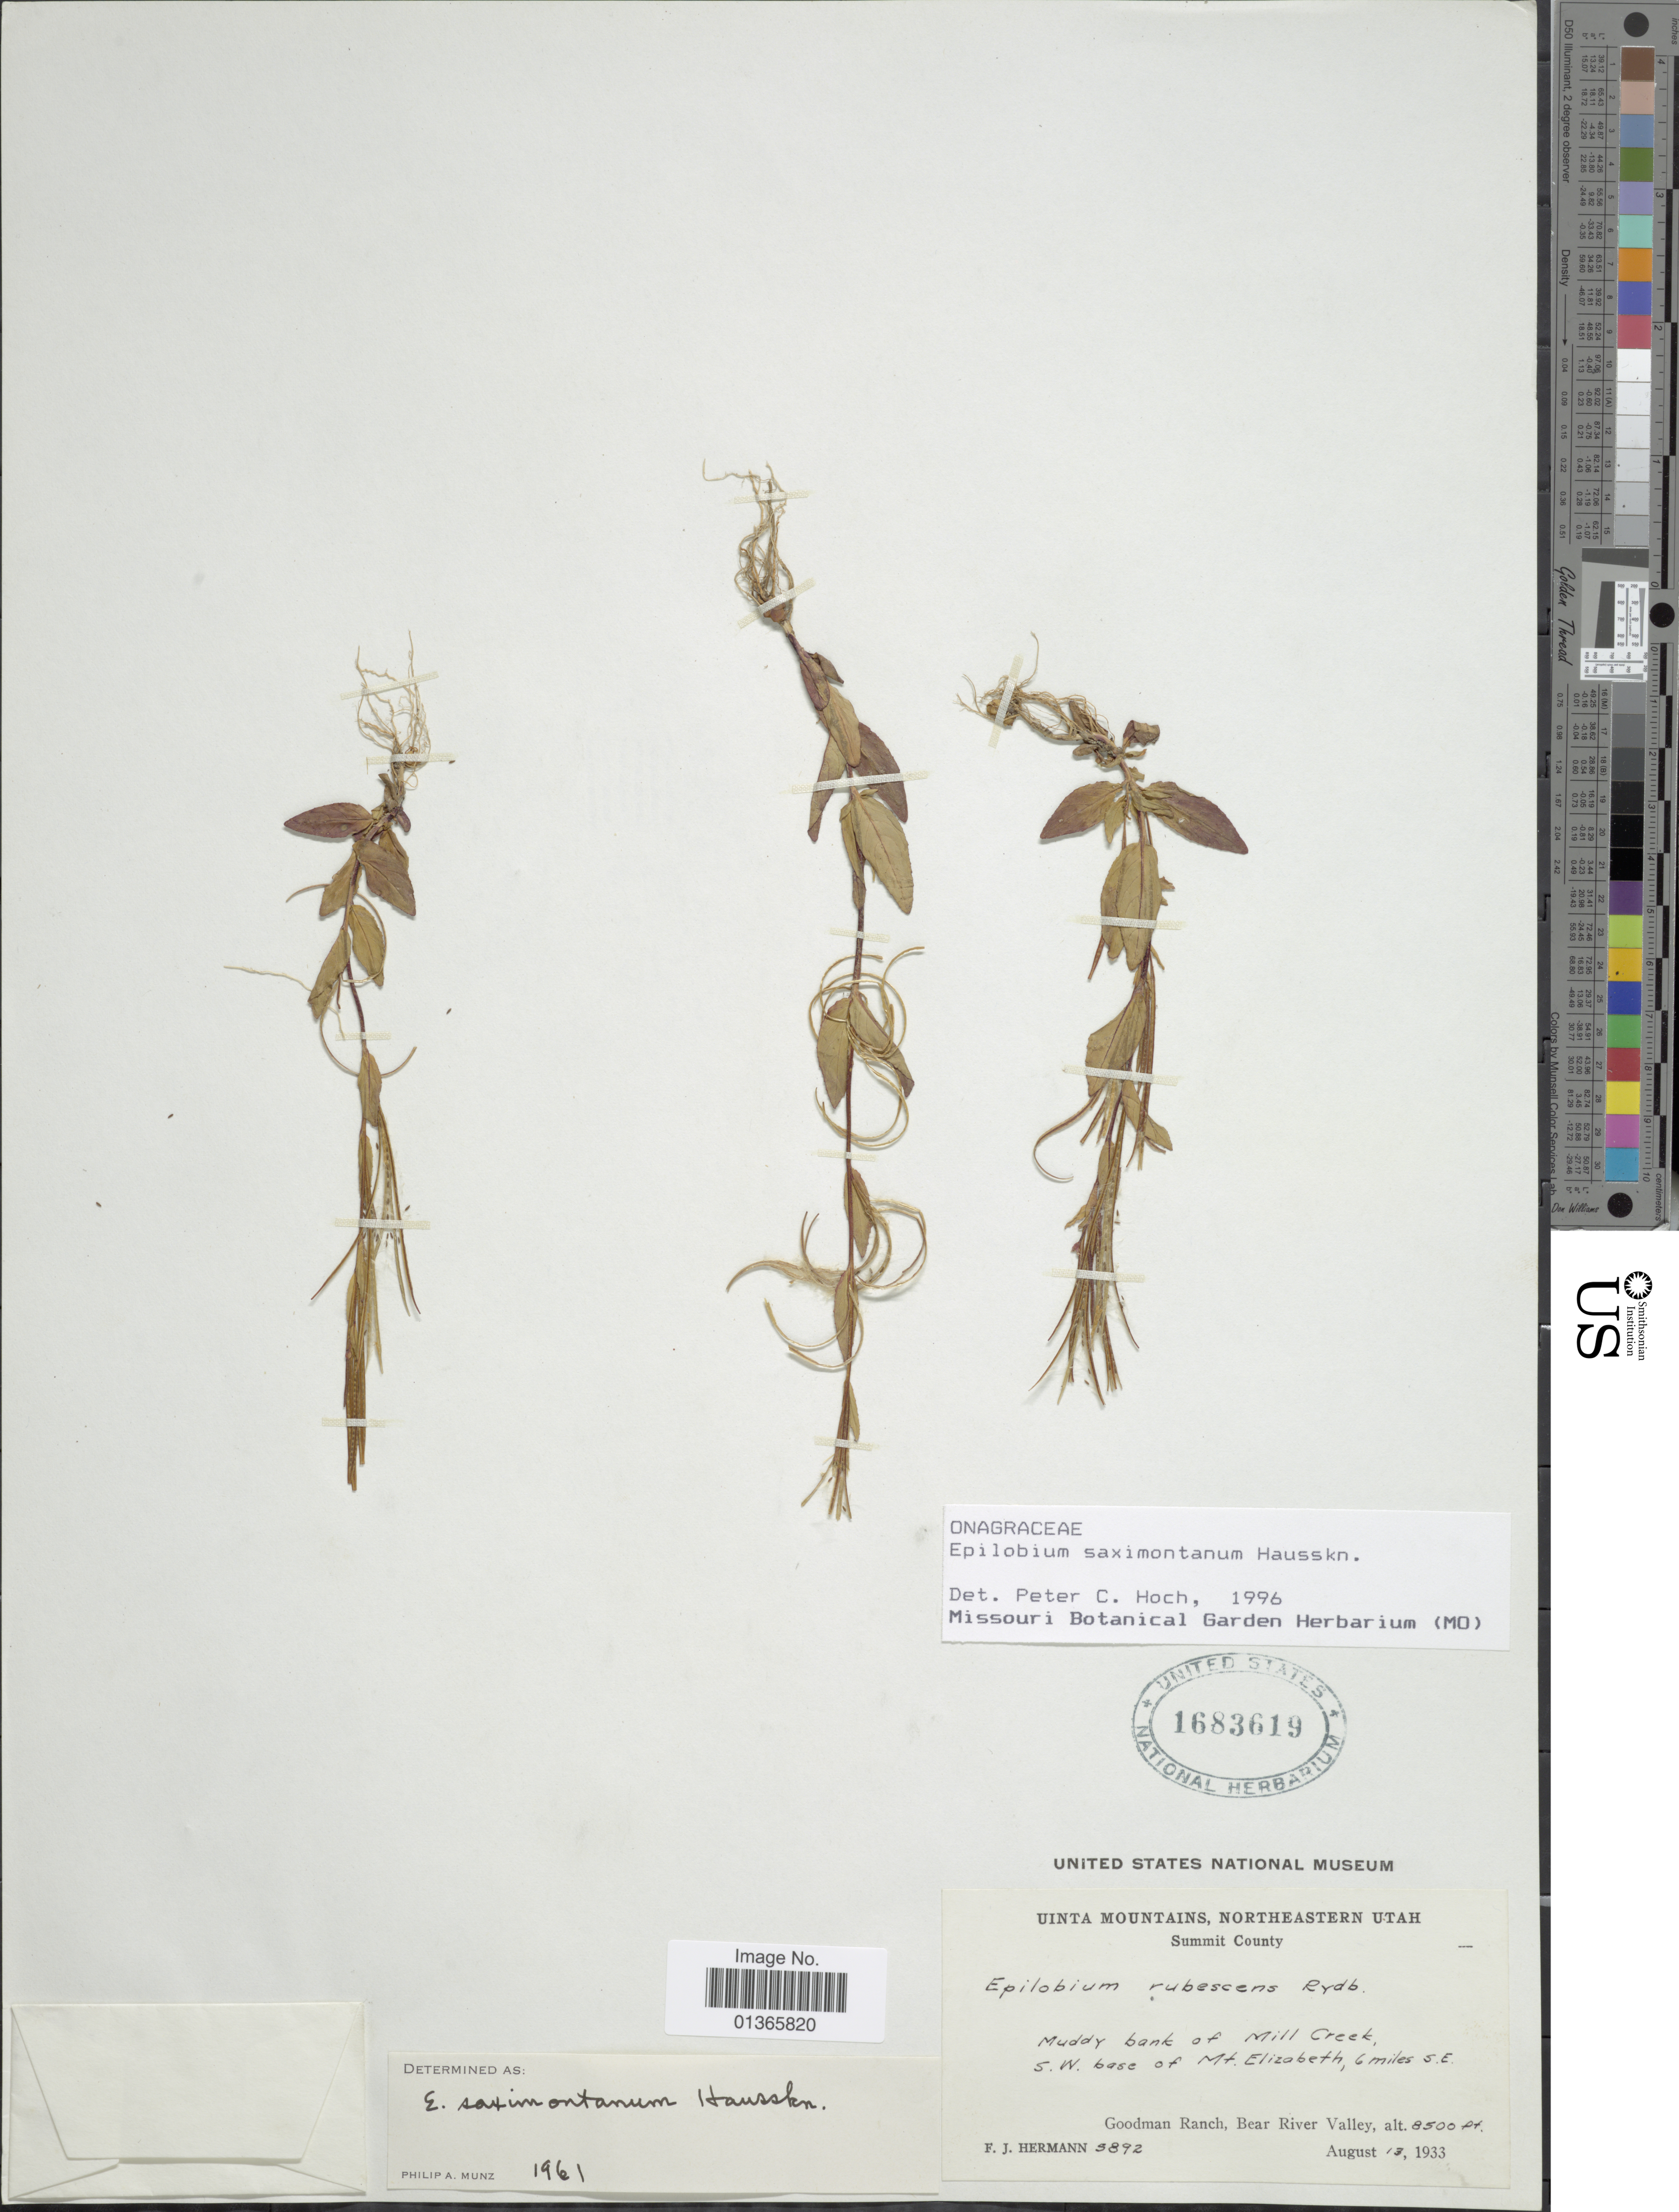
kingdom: Plantae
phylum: Tracheophyta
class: Magnoliopsida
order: Myrtales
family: Onagraceae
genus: Epilobium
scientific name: Epilobium saximontanum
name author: Hausskn.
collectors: F. J. Hermann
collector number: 5892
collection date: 1933-08-13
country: United States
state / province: Utah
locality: Uinta Mountains, Northeastern Utah. Summit County. Muddy bank of Mill Creek, S.W. base of Mt. Elizabeth, 6 miles S.E. Goodman Ranch, Bear River Valley.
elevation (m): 2591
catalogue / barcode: US 1683619